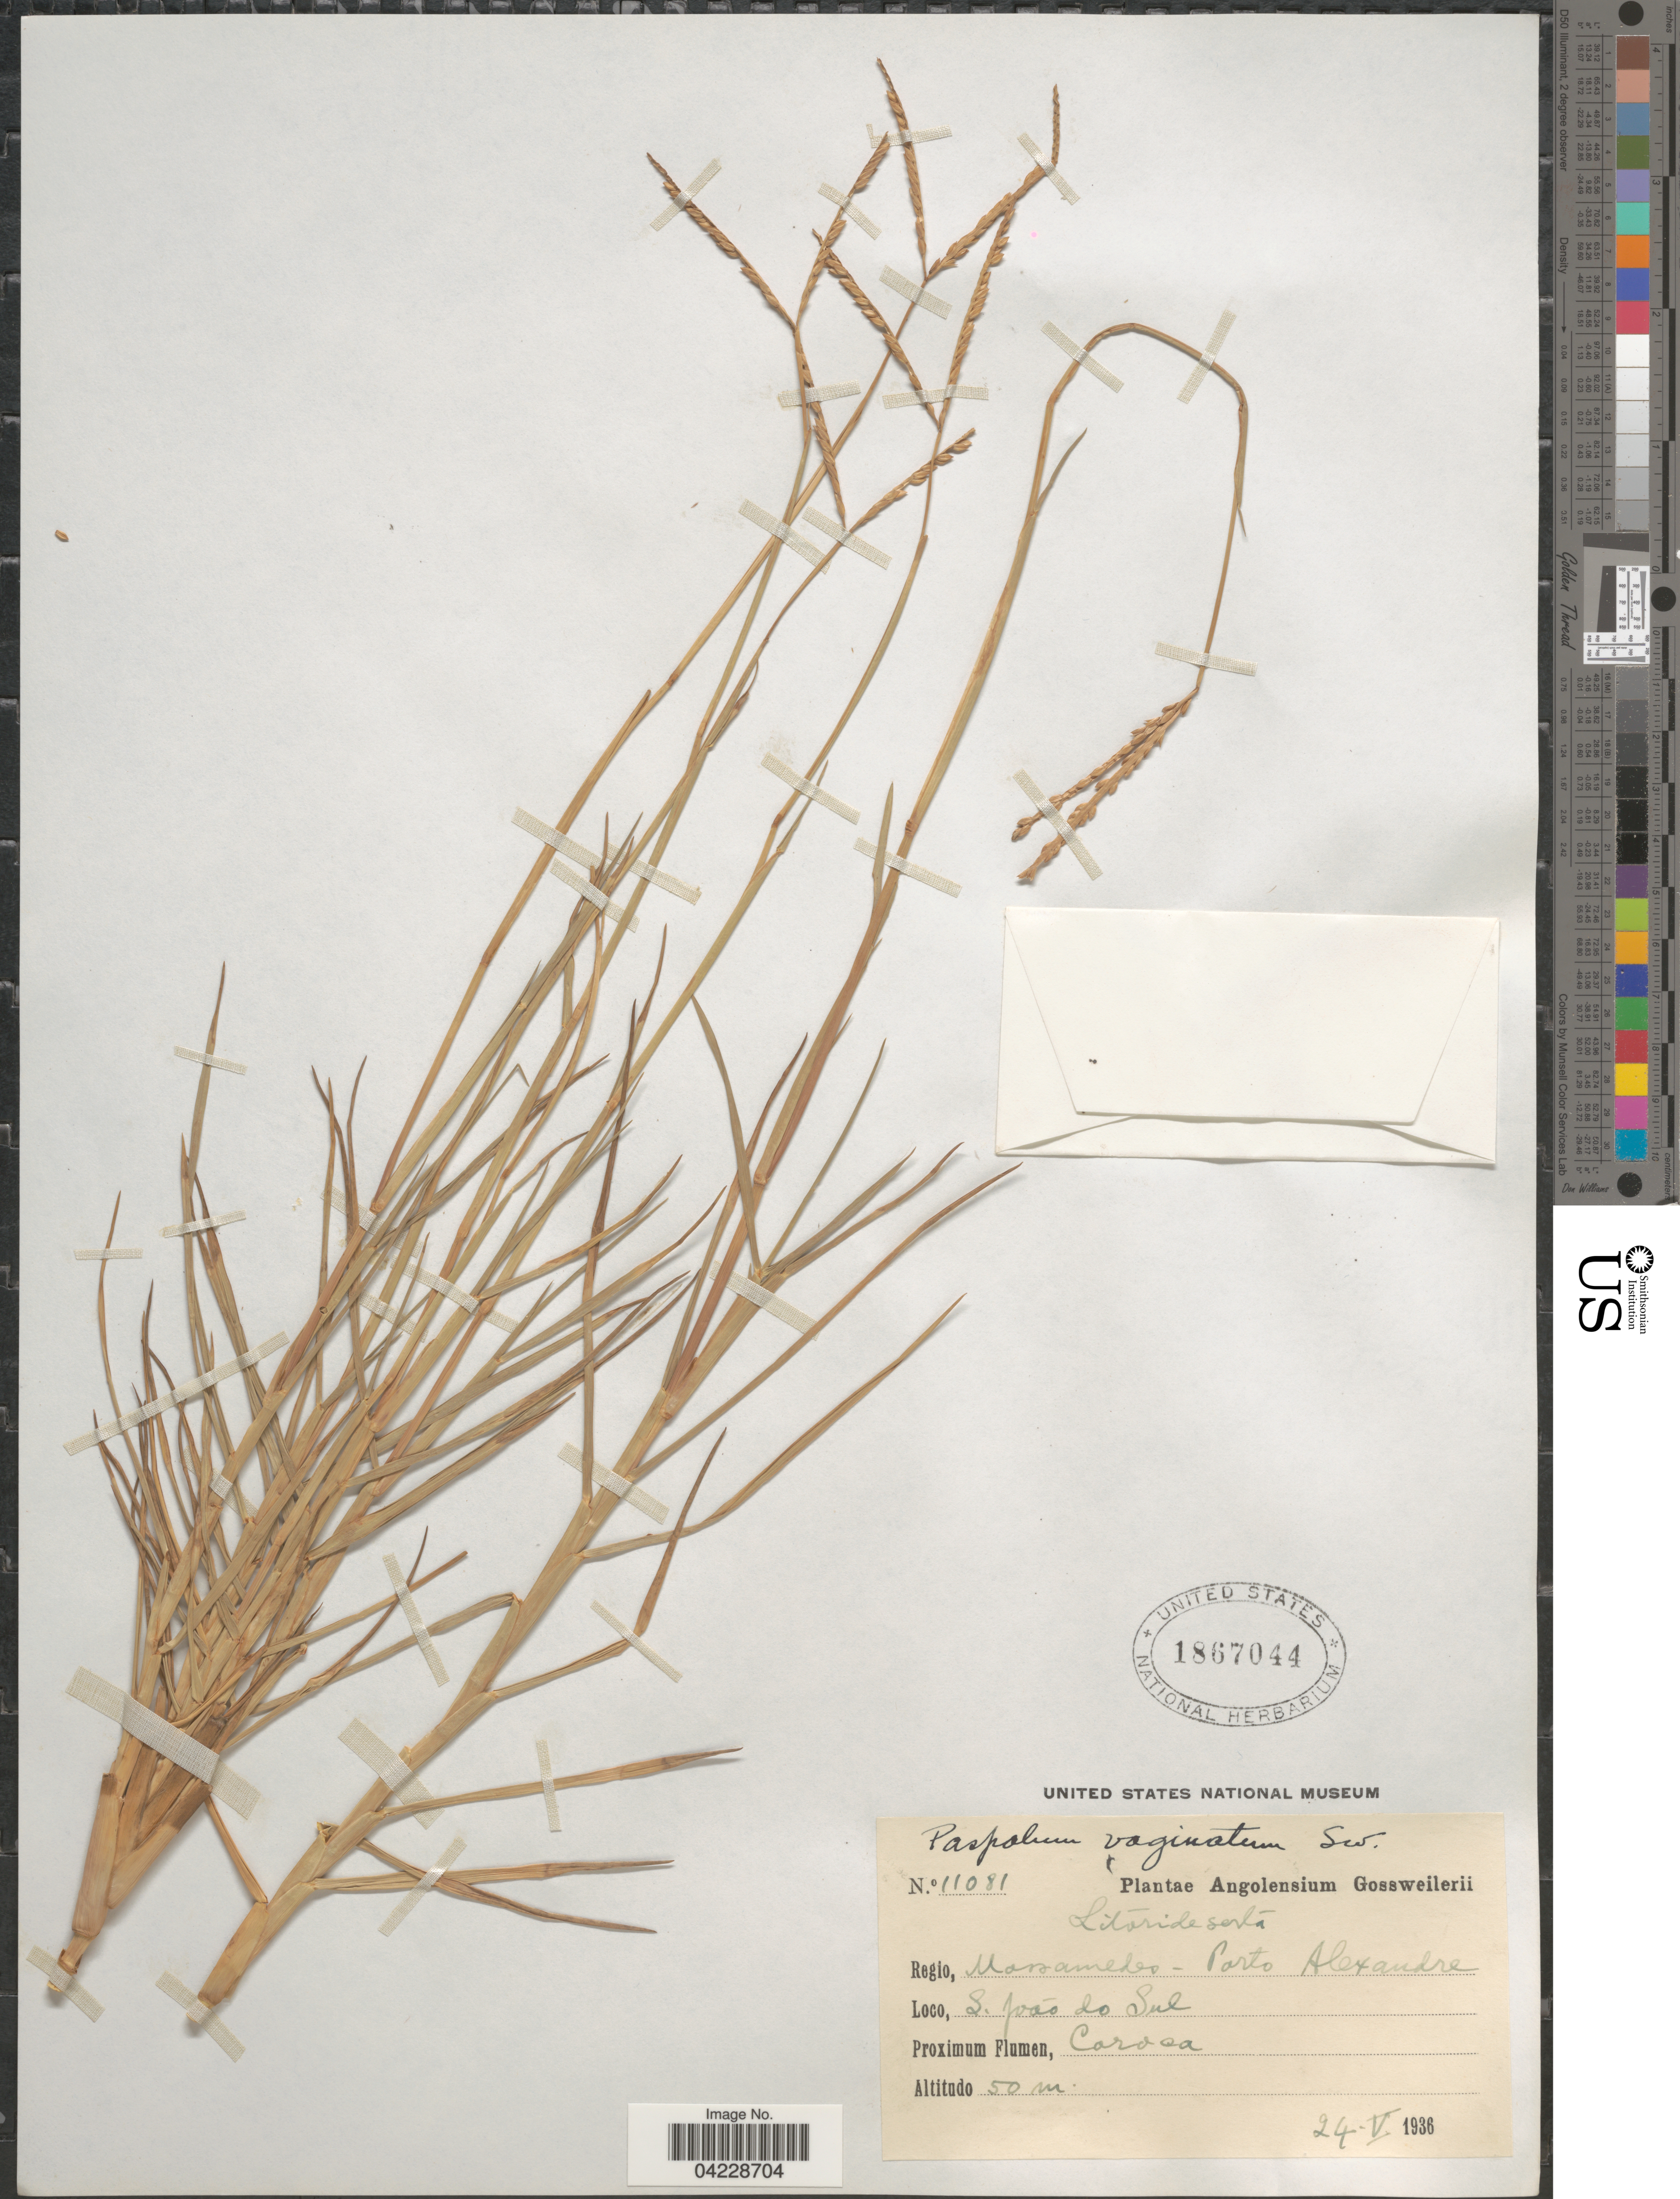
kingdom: Plantae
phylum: Tracheophyta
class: Liliopsida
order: Poales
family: Poaceae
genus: Paspalum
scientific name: Paspalum vaginatum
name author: Sw.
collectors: -. Gossweiler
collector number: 11081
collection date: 1936-05-24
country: Angola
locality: Regio, Mossamedes - Porto Alexandre. S. João do Sul. Proximum Flumen, Coroca.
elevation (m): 50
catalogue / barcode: US 1867044